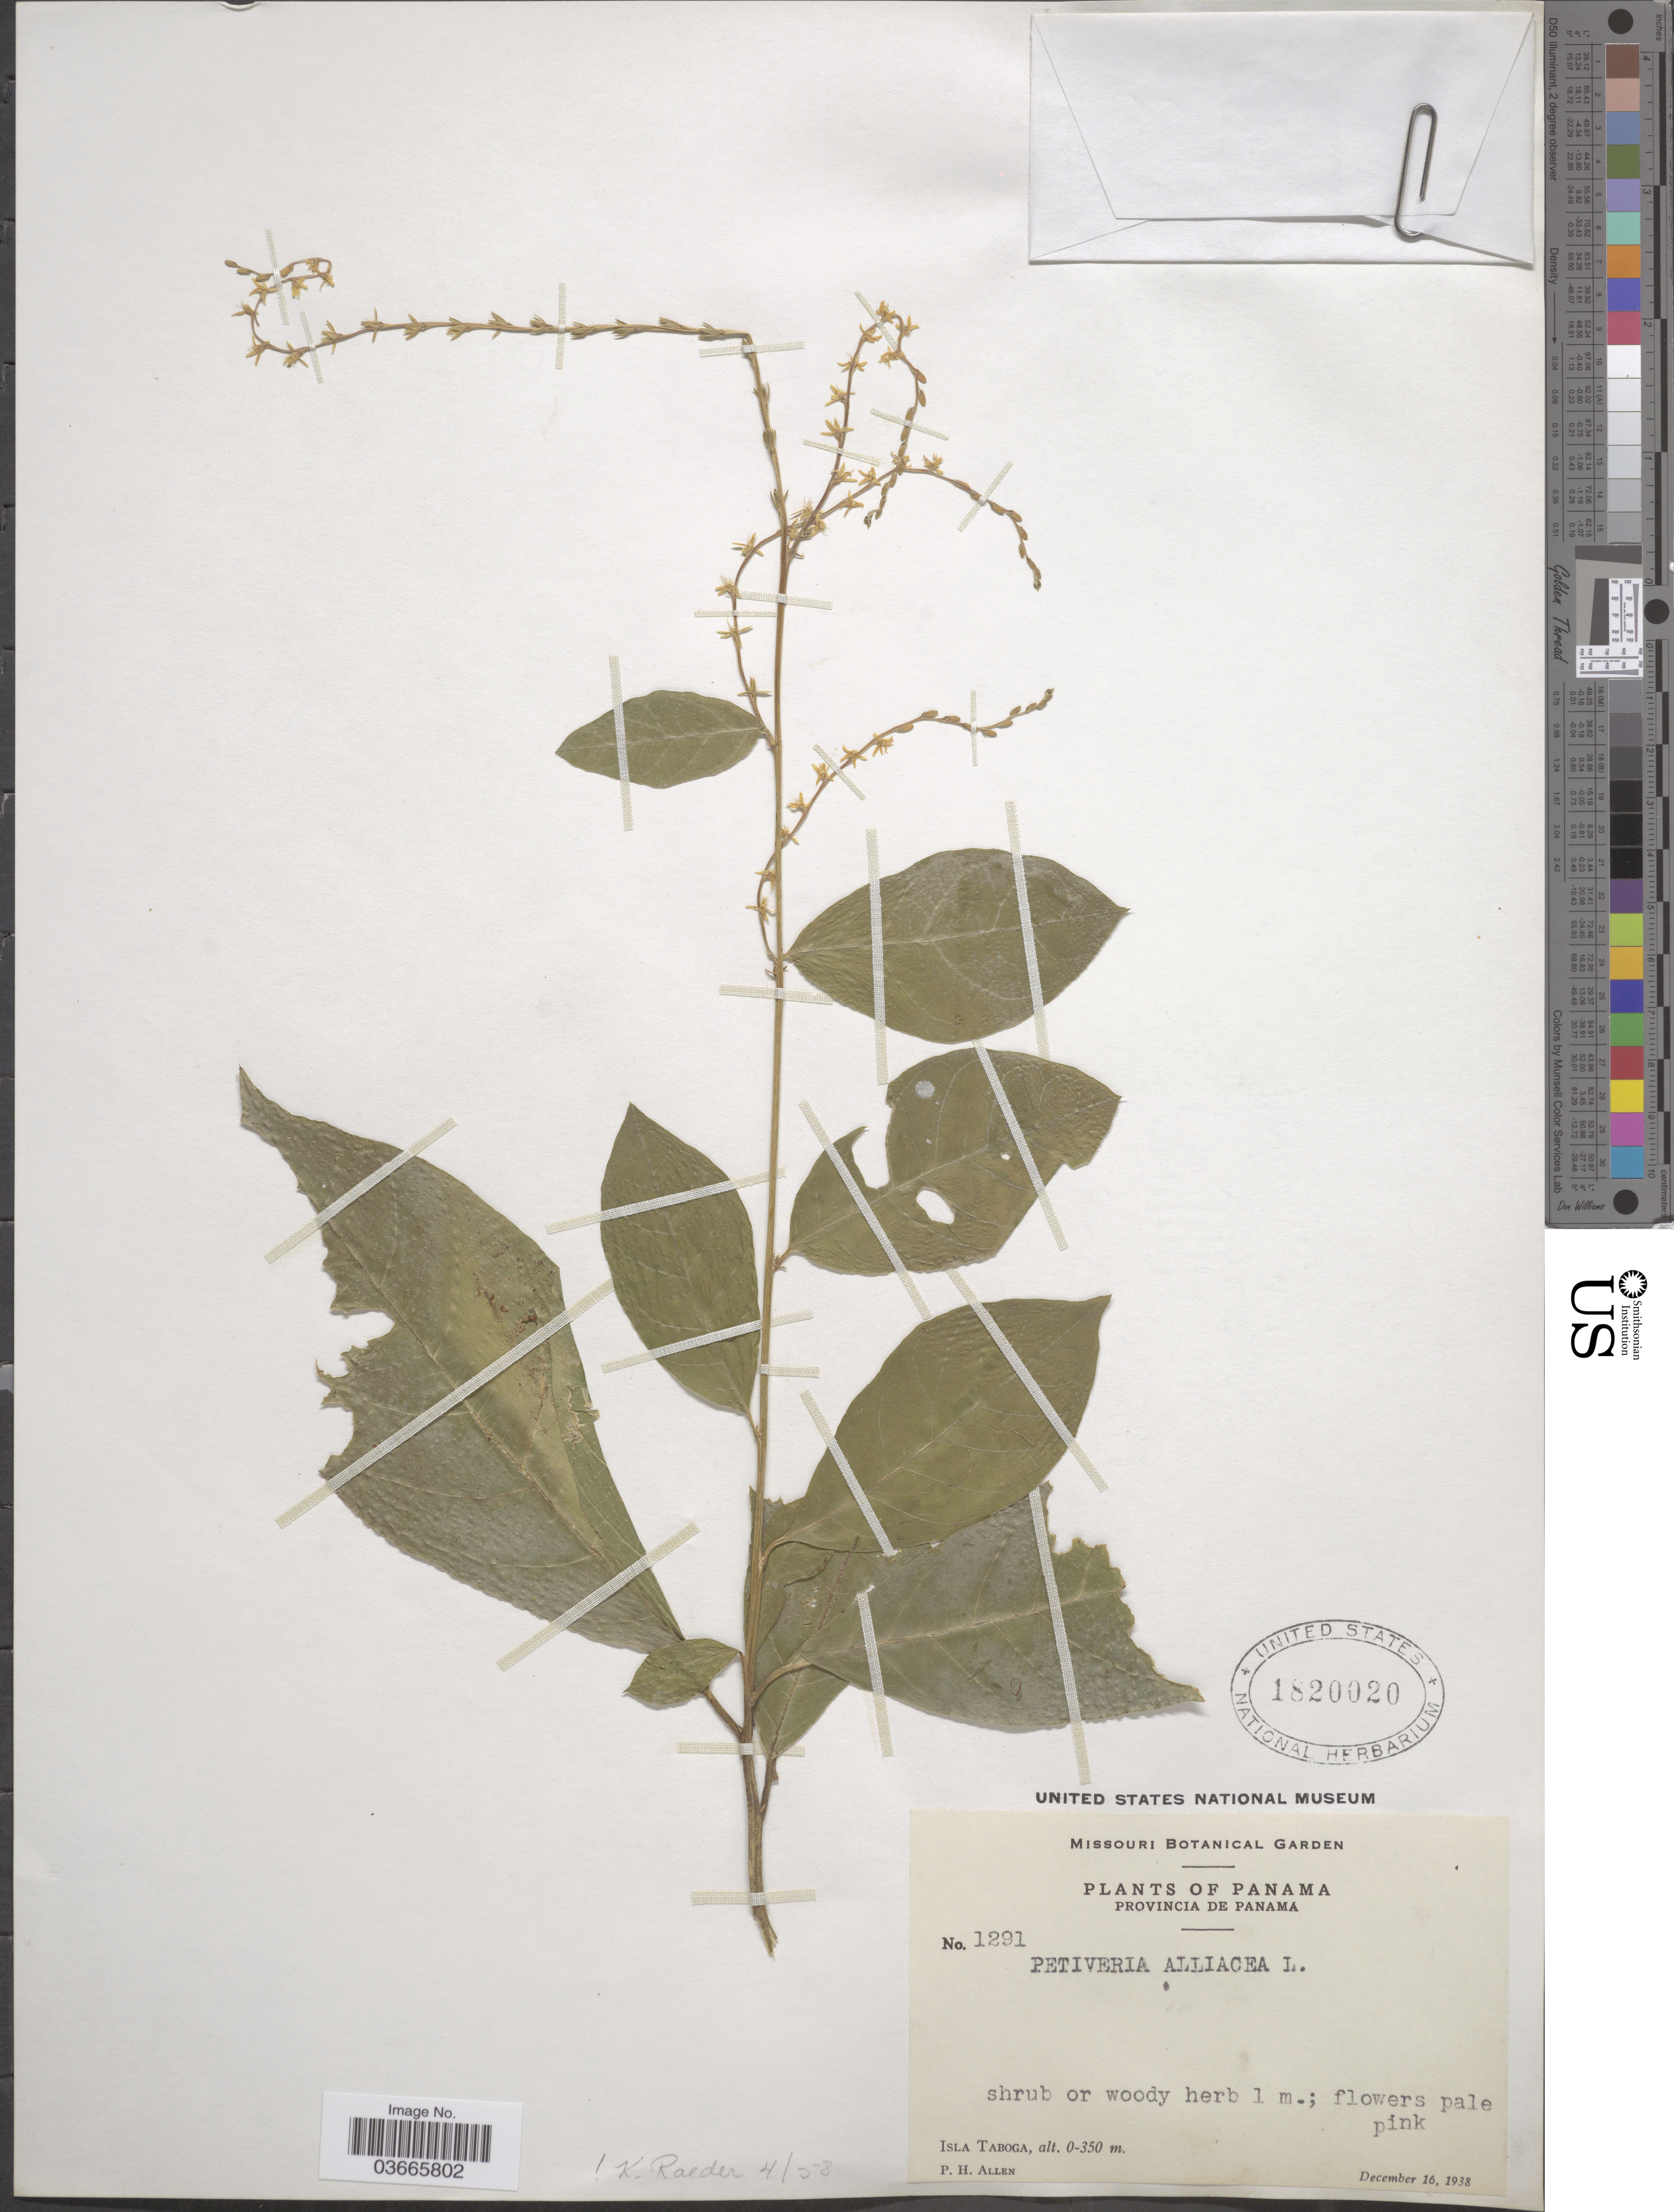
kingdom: Plantae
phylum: Tracheophyta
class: Magnoliopsida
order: Caryophyllales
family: Phytolaccaceae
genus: Petiveria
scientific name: Petiveria alliacea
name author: L.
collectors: P. H. Allen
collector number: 1291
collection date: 1938-12-16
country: Panama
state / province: Panamá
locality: Isla Taboga.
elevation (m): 0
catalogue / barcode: US 1820020